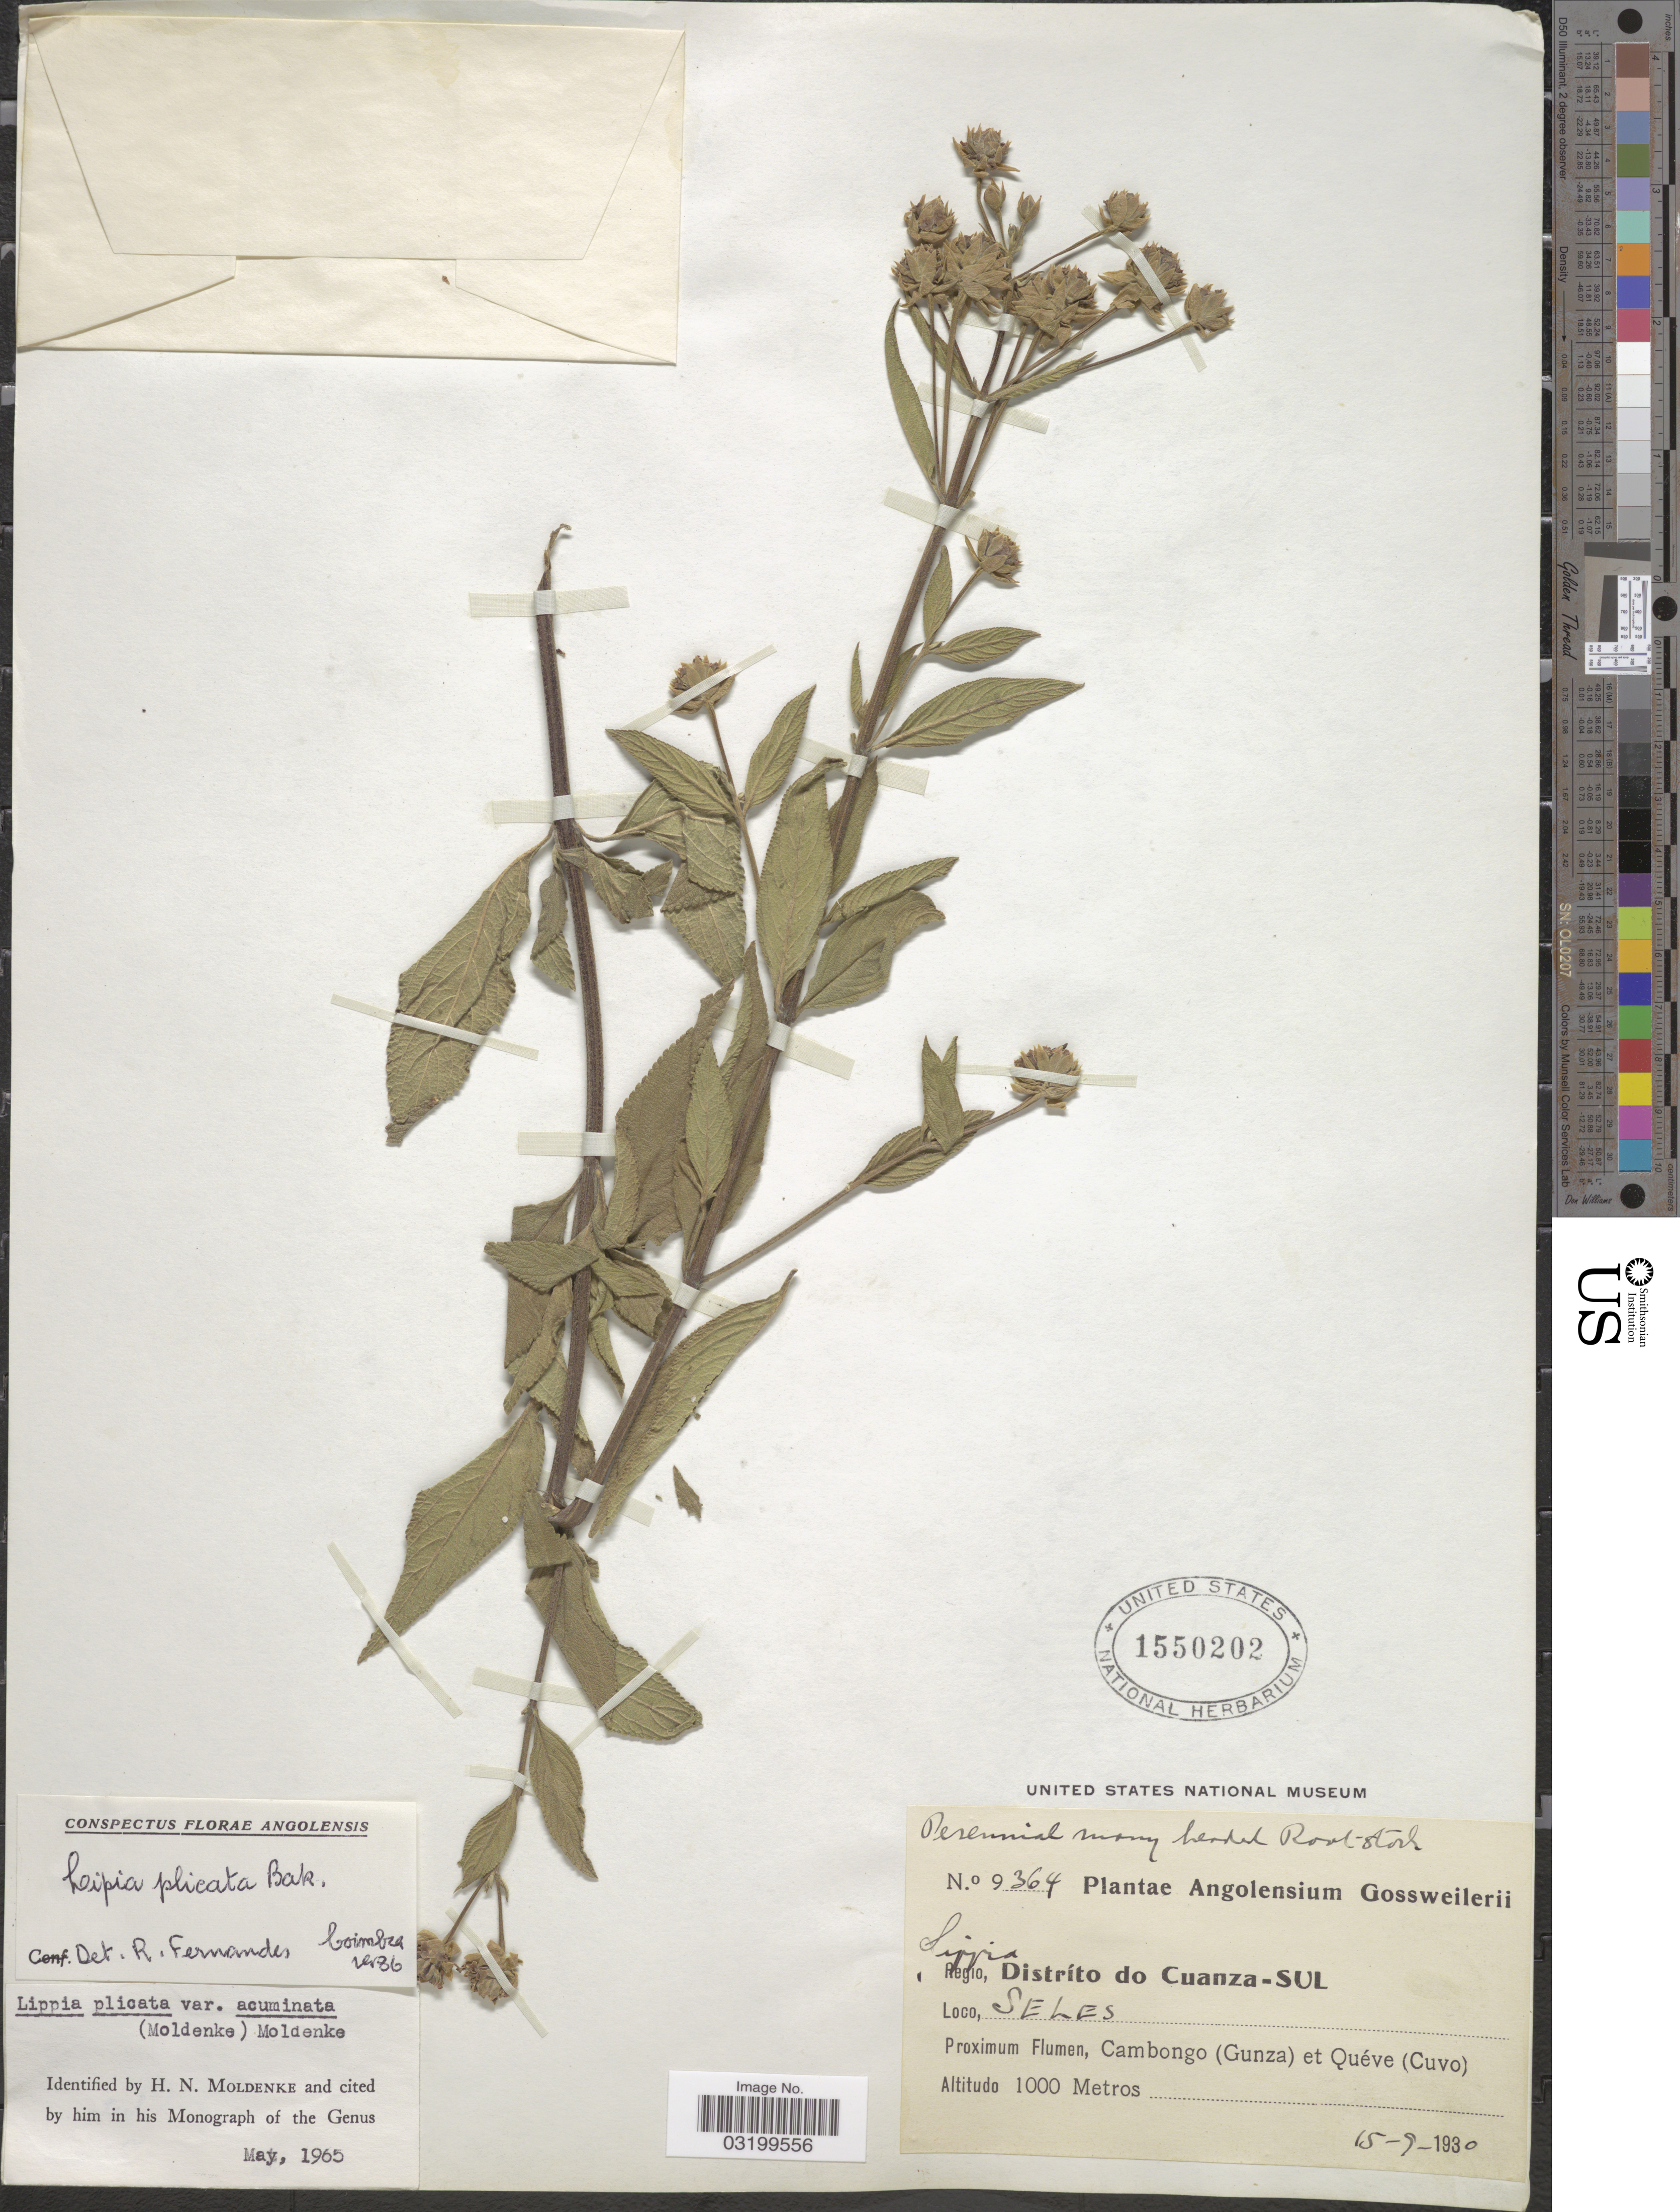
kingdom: Plantae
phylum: Tracheophyta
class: Magnoliopsida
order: Lamiales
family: Verbenaceae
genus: Lippia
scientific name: Lippia plicata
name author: Baker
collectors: -. Gossweiler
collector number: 9364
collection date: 1930-09-15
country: Angola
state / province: Cuanza Sul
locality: Regio, Distríto do Cuanza-Sul. Seles. Proximum Flumen, Cambongo (Gunza) et Quéve (Cuvo).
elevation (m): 1000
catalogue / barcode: US 1550202